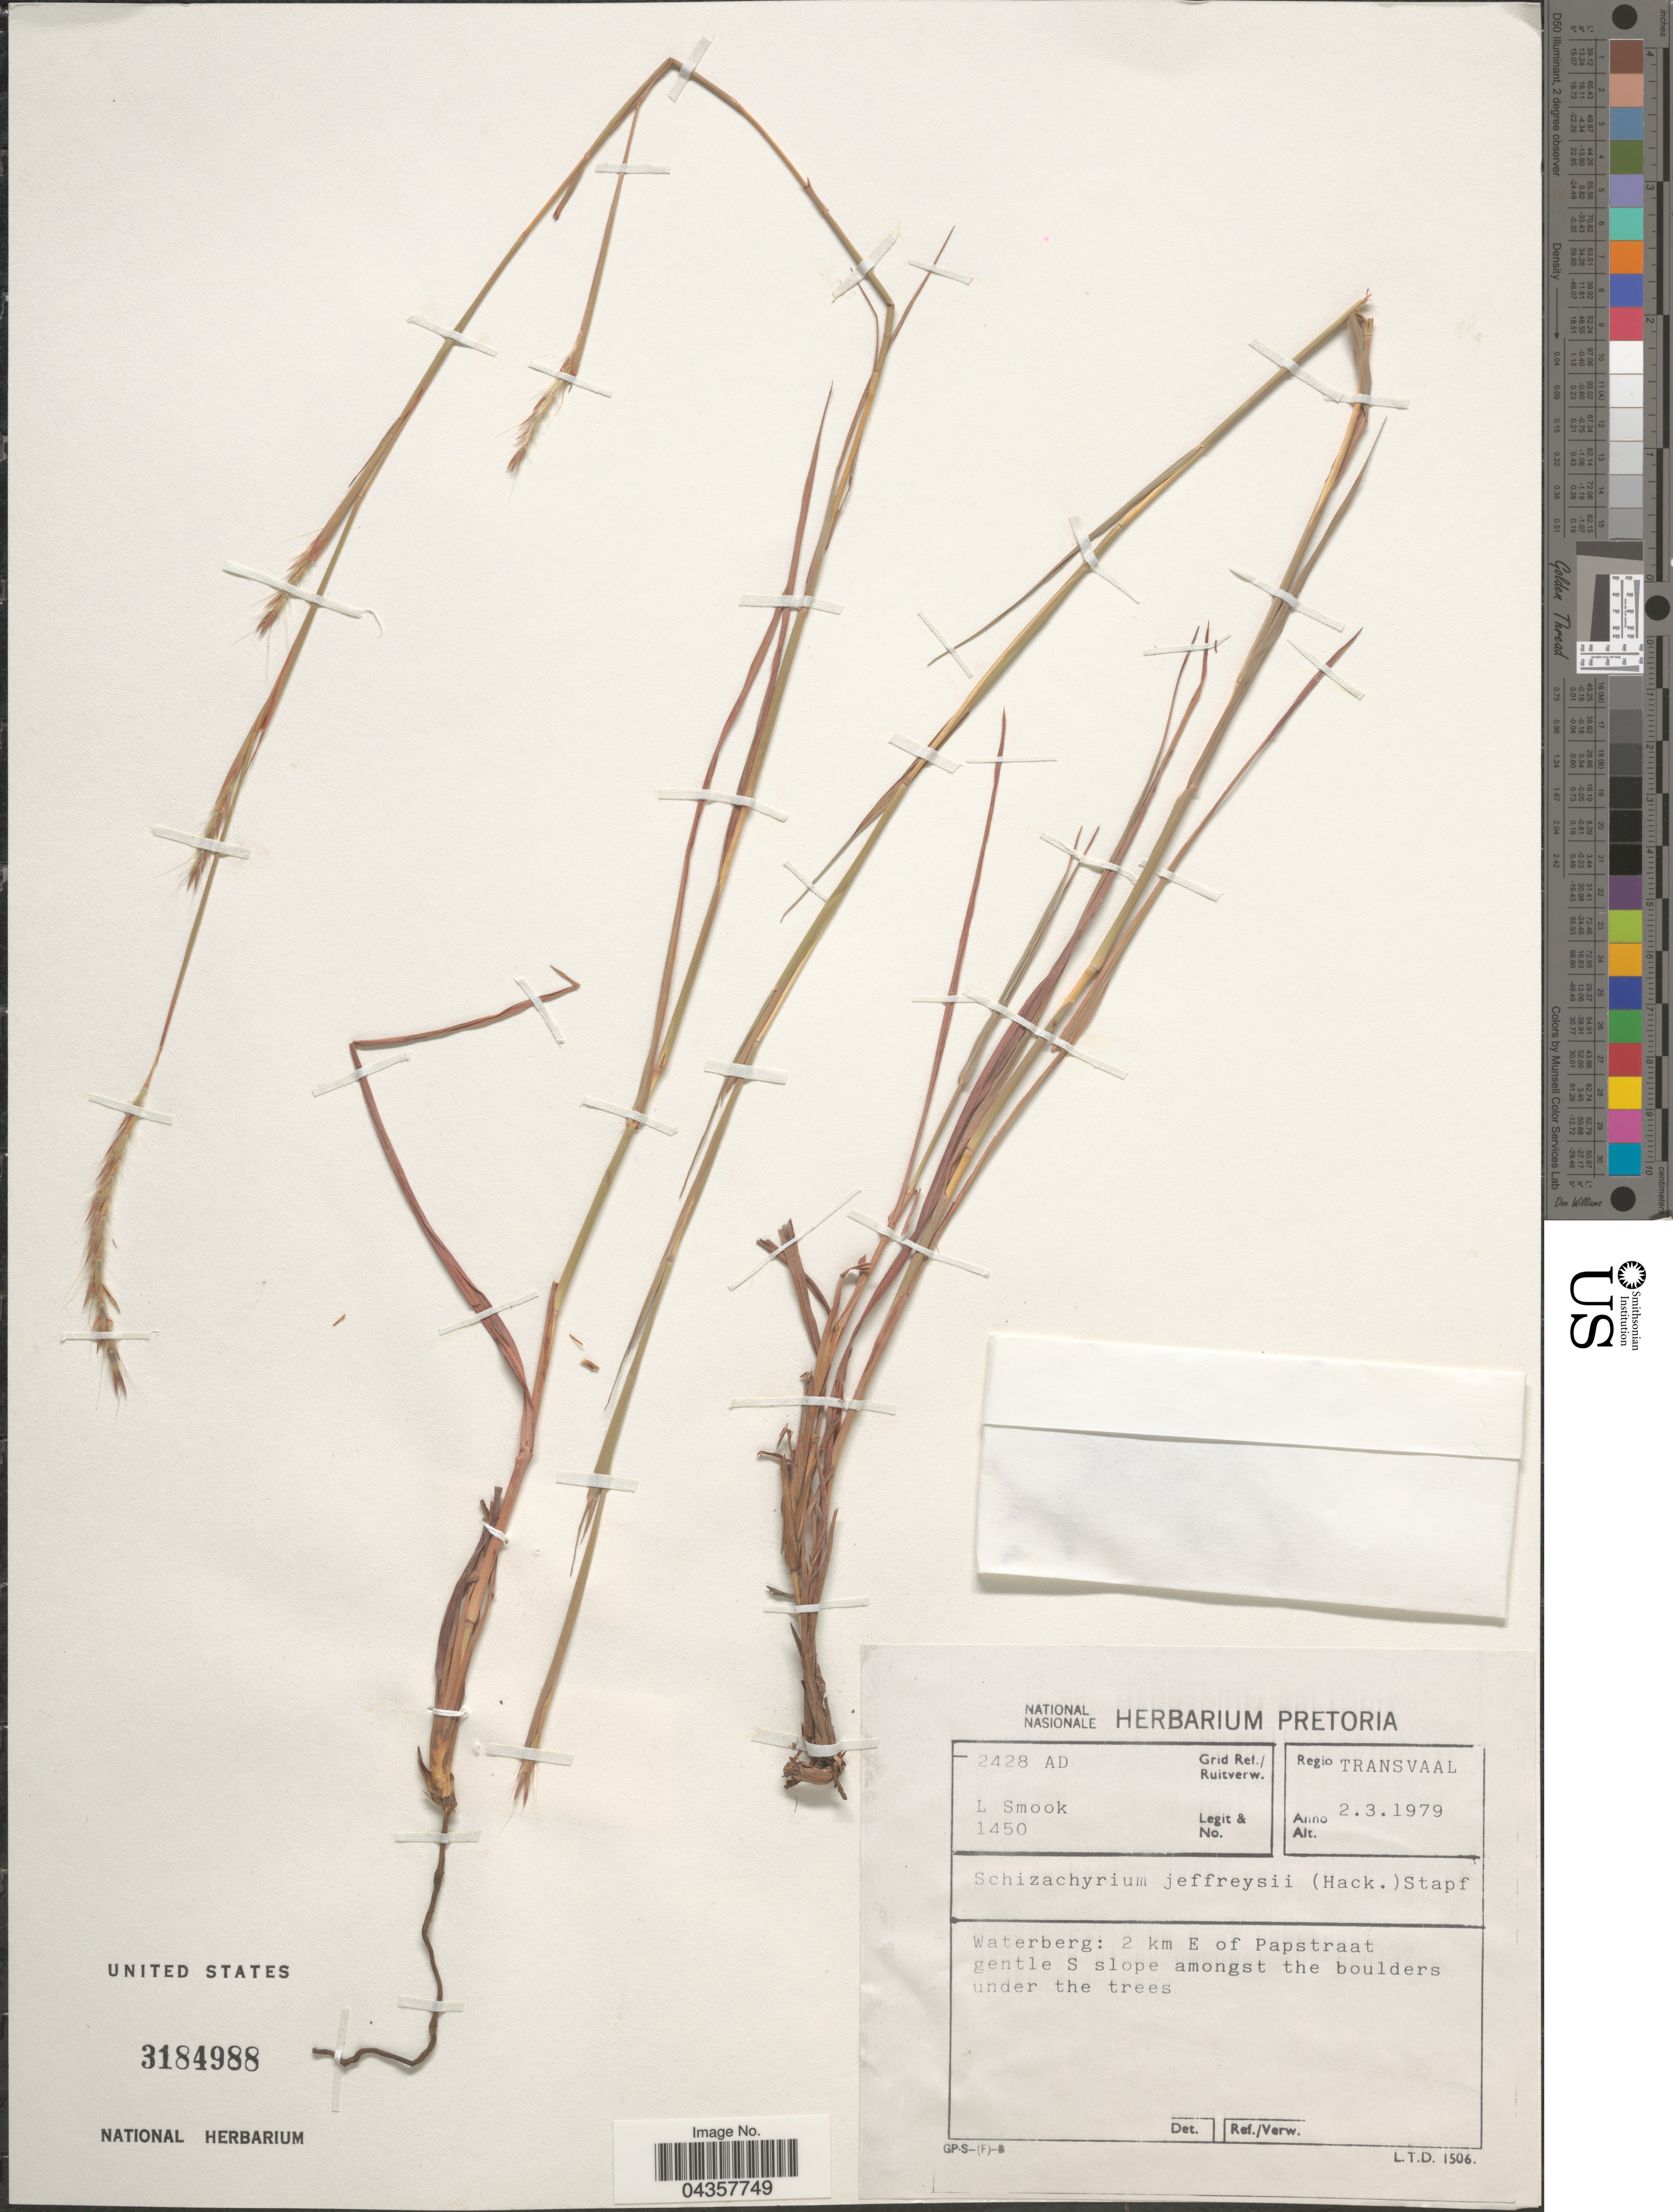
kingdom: Plantae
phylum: Tracheophyta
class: Liliopsida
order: Poales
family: Poaceae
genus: Schizachyrium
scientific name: Schizachyrium jeffreysii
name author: (Hack.) Stapf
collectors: L. Smook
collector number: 1450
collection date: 1979-03-02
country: South Africa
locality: Grid Ref./Ruitverw. 2428 AD. Regio Transvaal. Waterberg: 2 km E of Papstraat.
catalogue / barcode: US 3184988